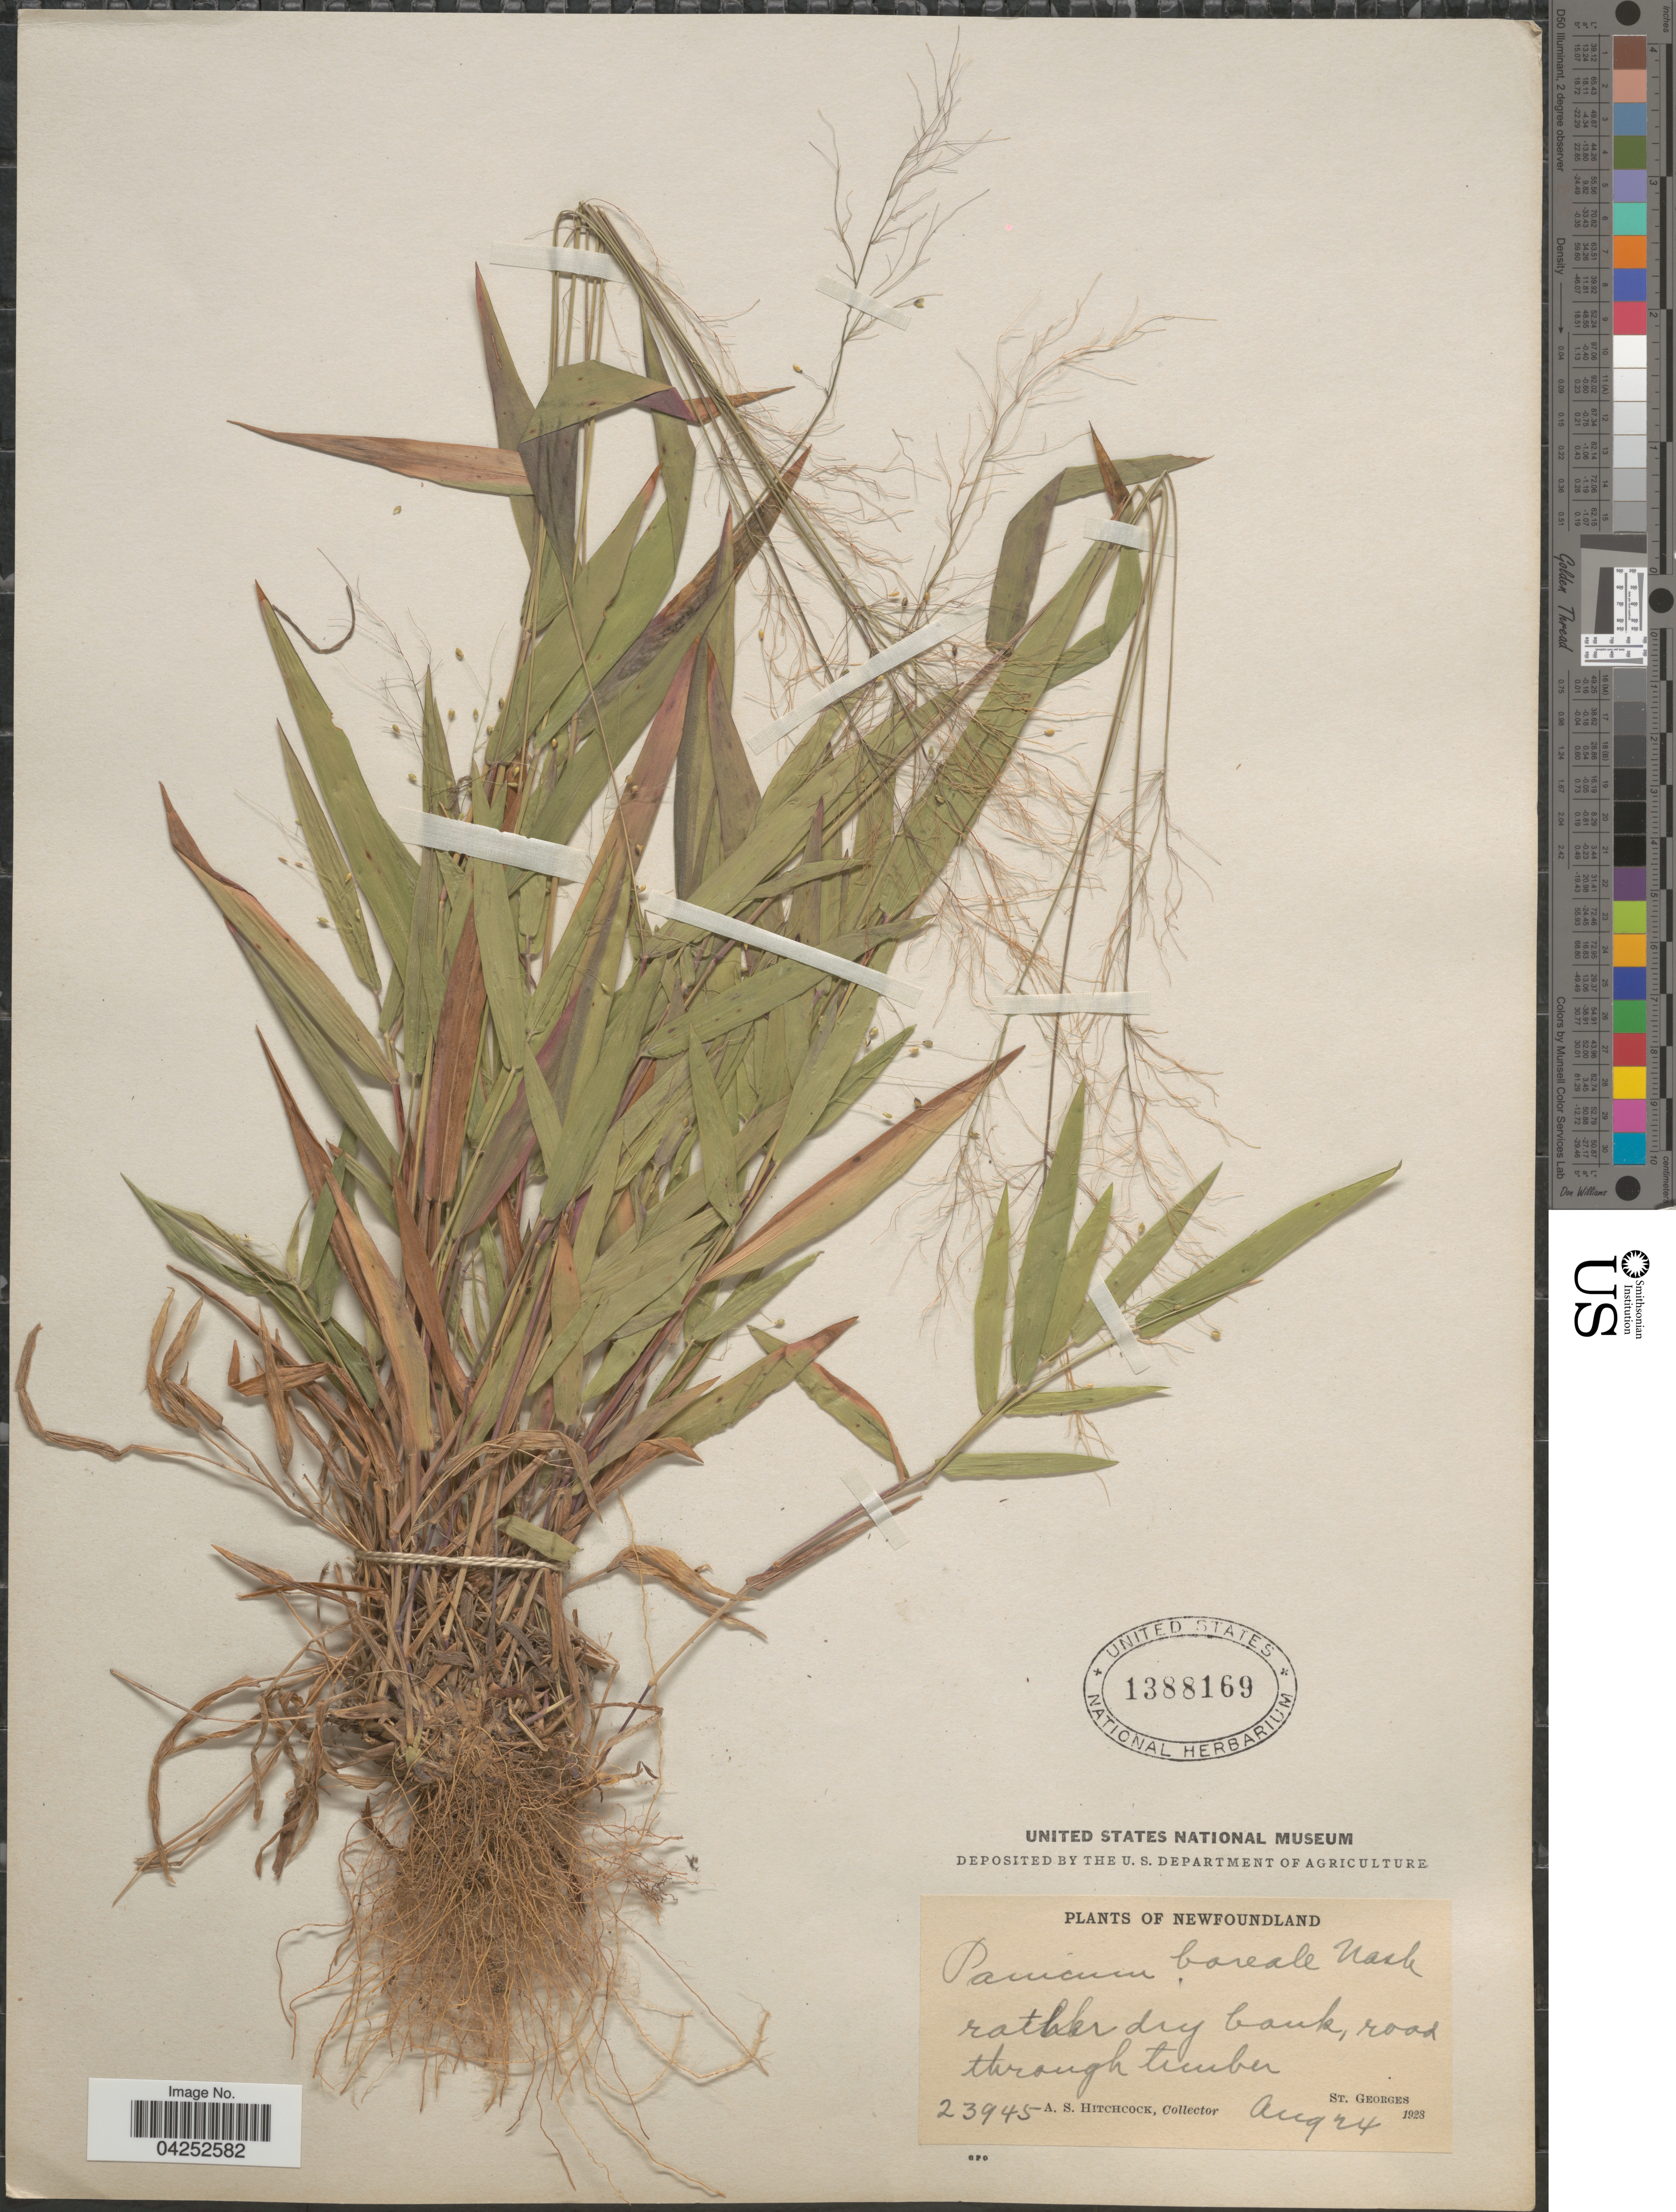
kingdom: Plantae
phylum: Tracheophyta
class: Liliopsida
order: Poales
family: Poaceae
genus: Dichanthelium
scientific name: Dichanthelium boreale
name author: (Nash) Freckmann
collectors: A. S. Hitchcock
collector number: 23945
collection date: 1923-08-24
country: Canada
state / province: Newfoundland and Labrador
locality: Rather dry bank, road through timber. St. Georges.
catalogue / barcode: US 1388169